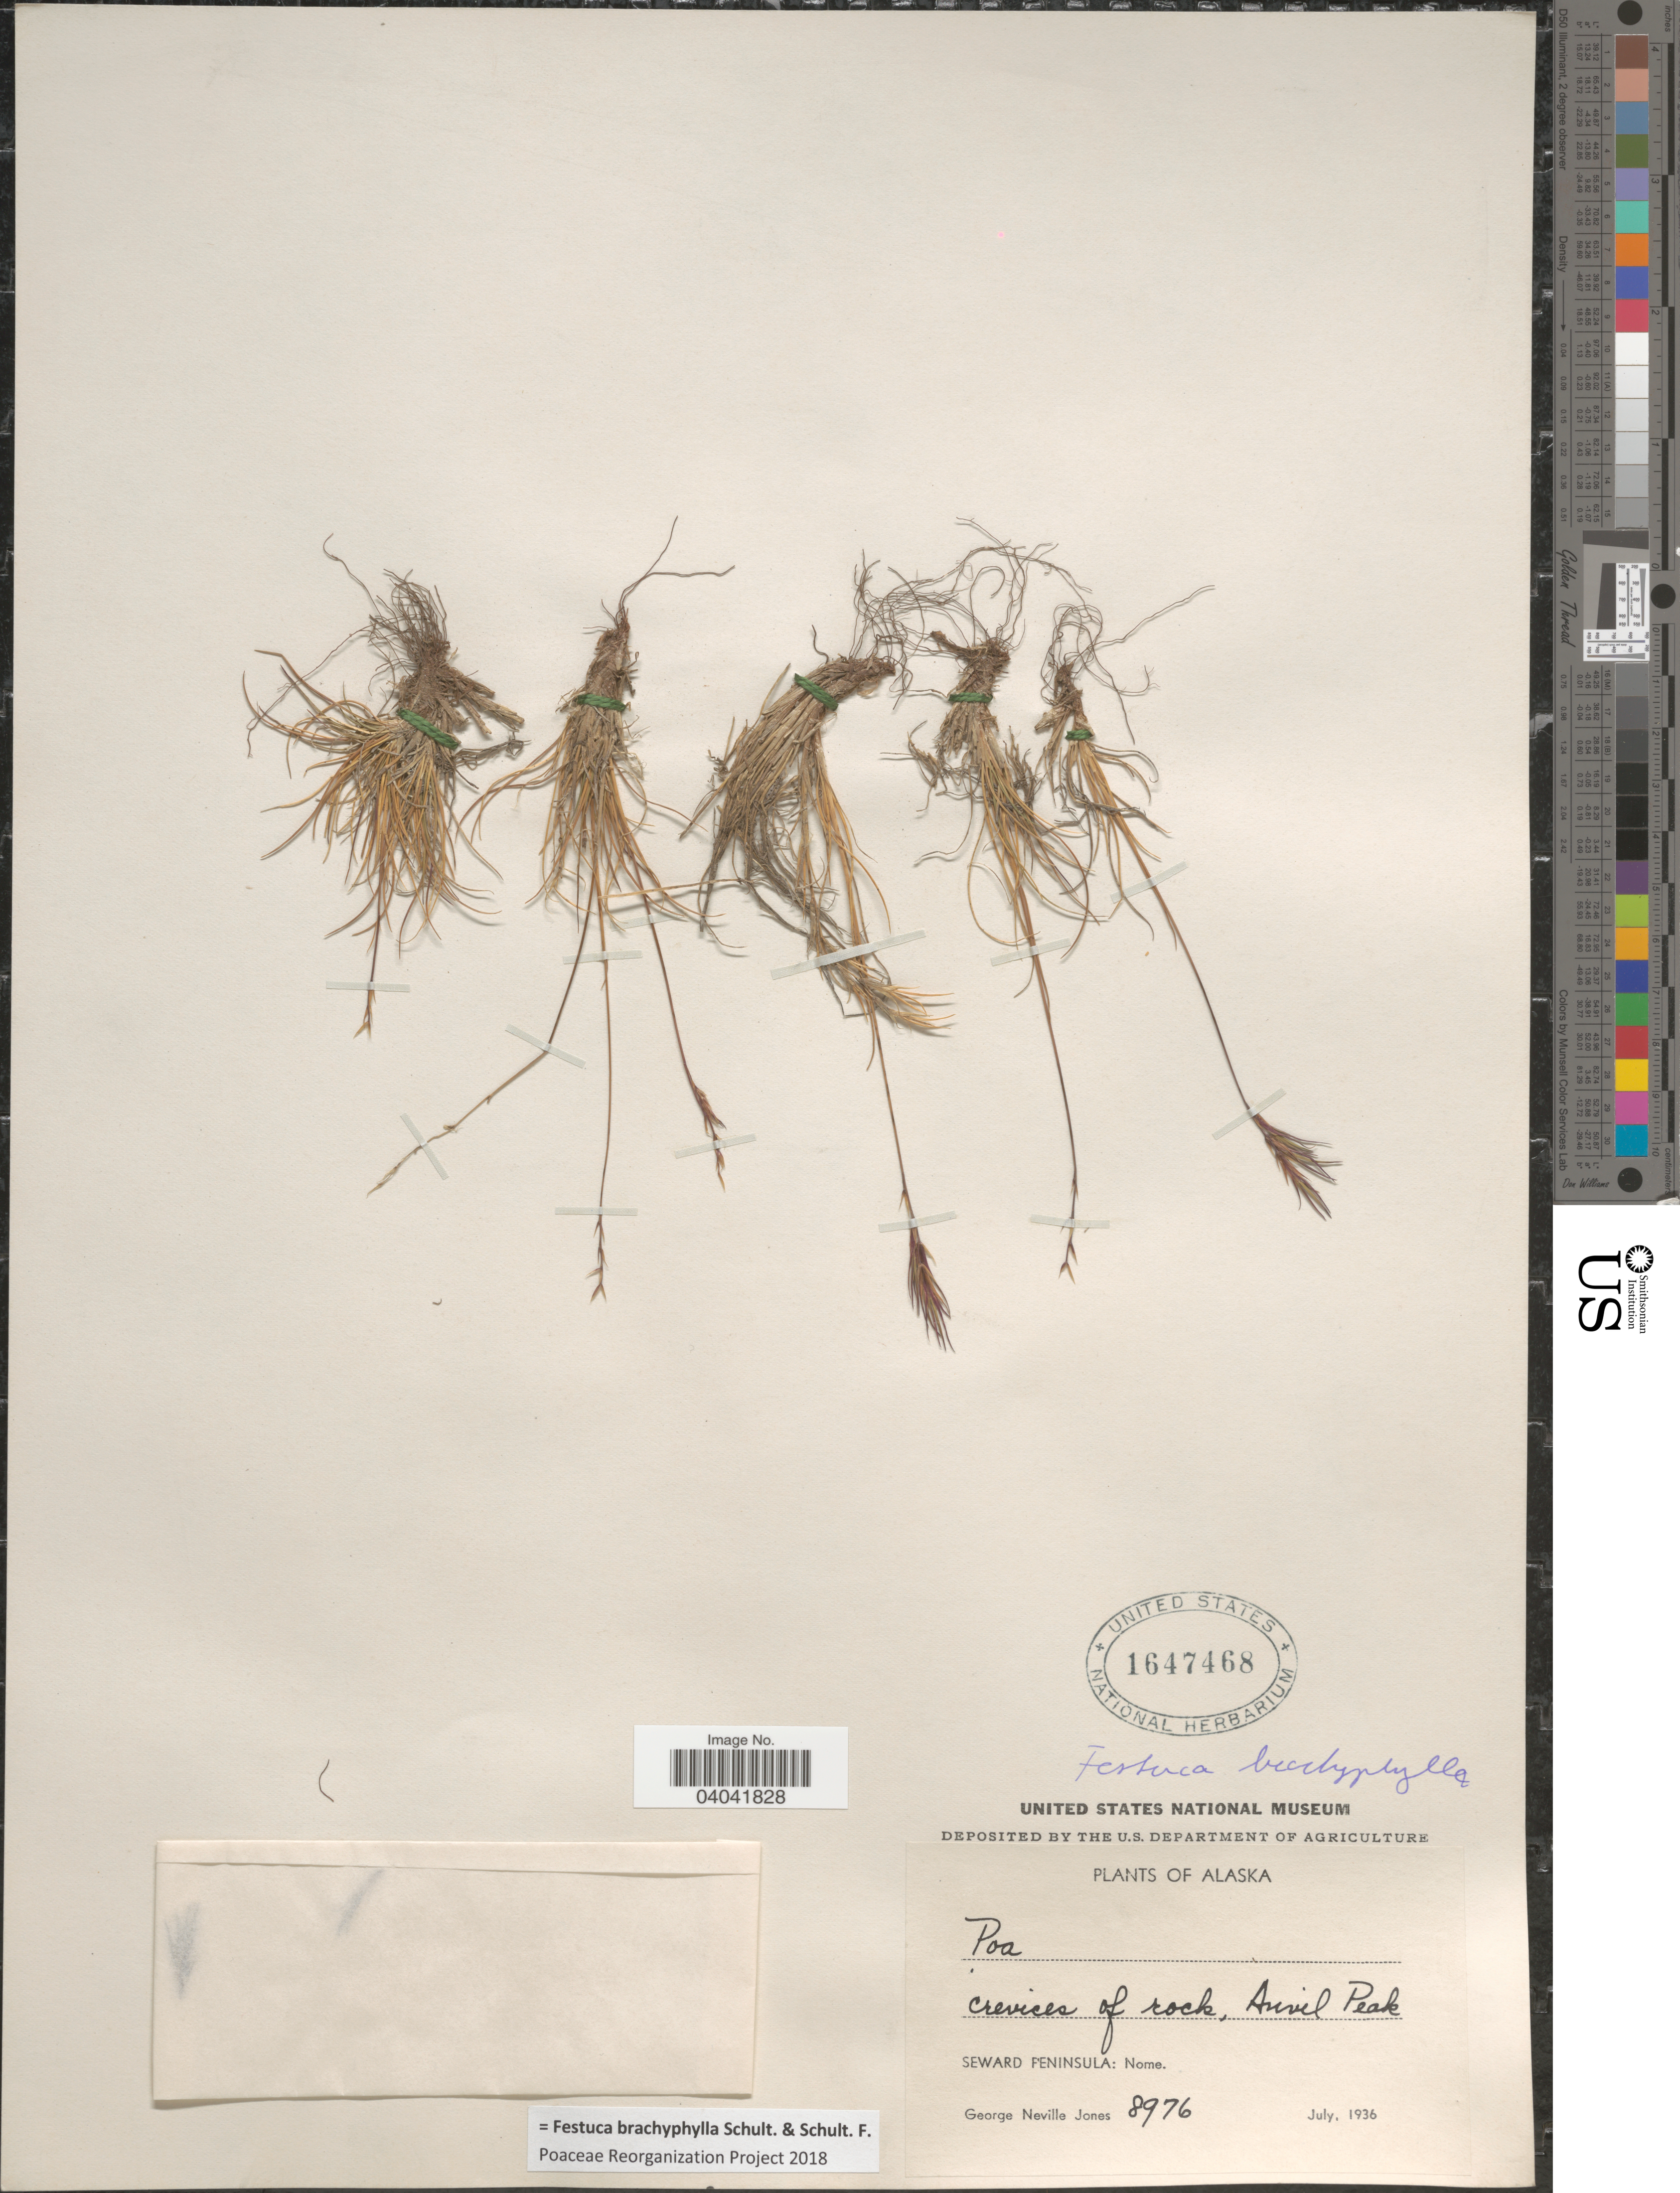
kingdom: Plantae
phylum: Tracheophyta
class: Liliopsida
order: Poales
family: Poaceae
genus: Festuca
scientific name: Festuca brachyphylla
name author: Schult. & Schult. f.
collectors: G. N. Jones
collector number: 8976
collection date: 1936-07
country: United States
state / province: Alaska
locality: Crevices of rock, Anvil Peak. Seward Peninsula: Nome.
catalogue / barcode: US 1647468